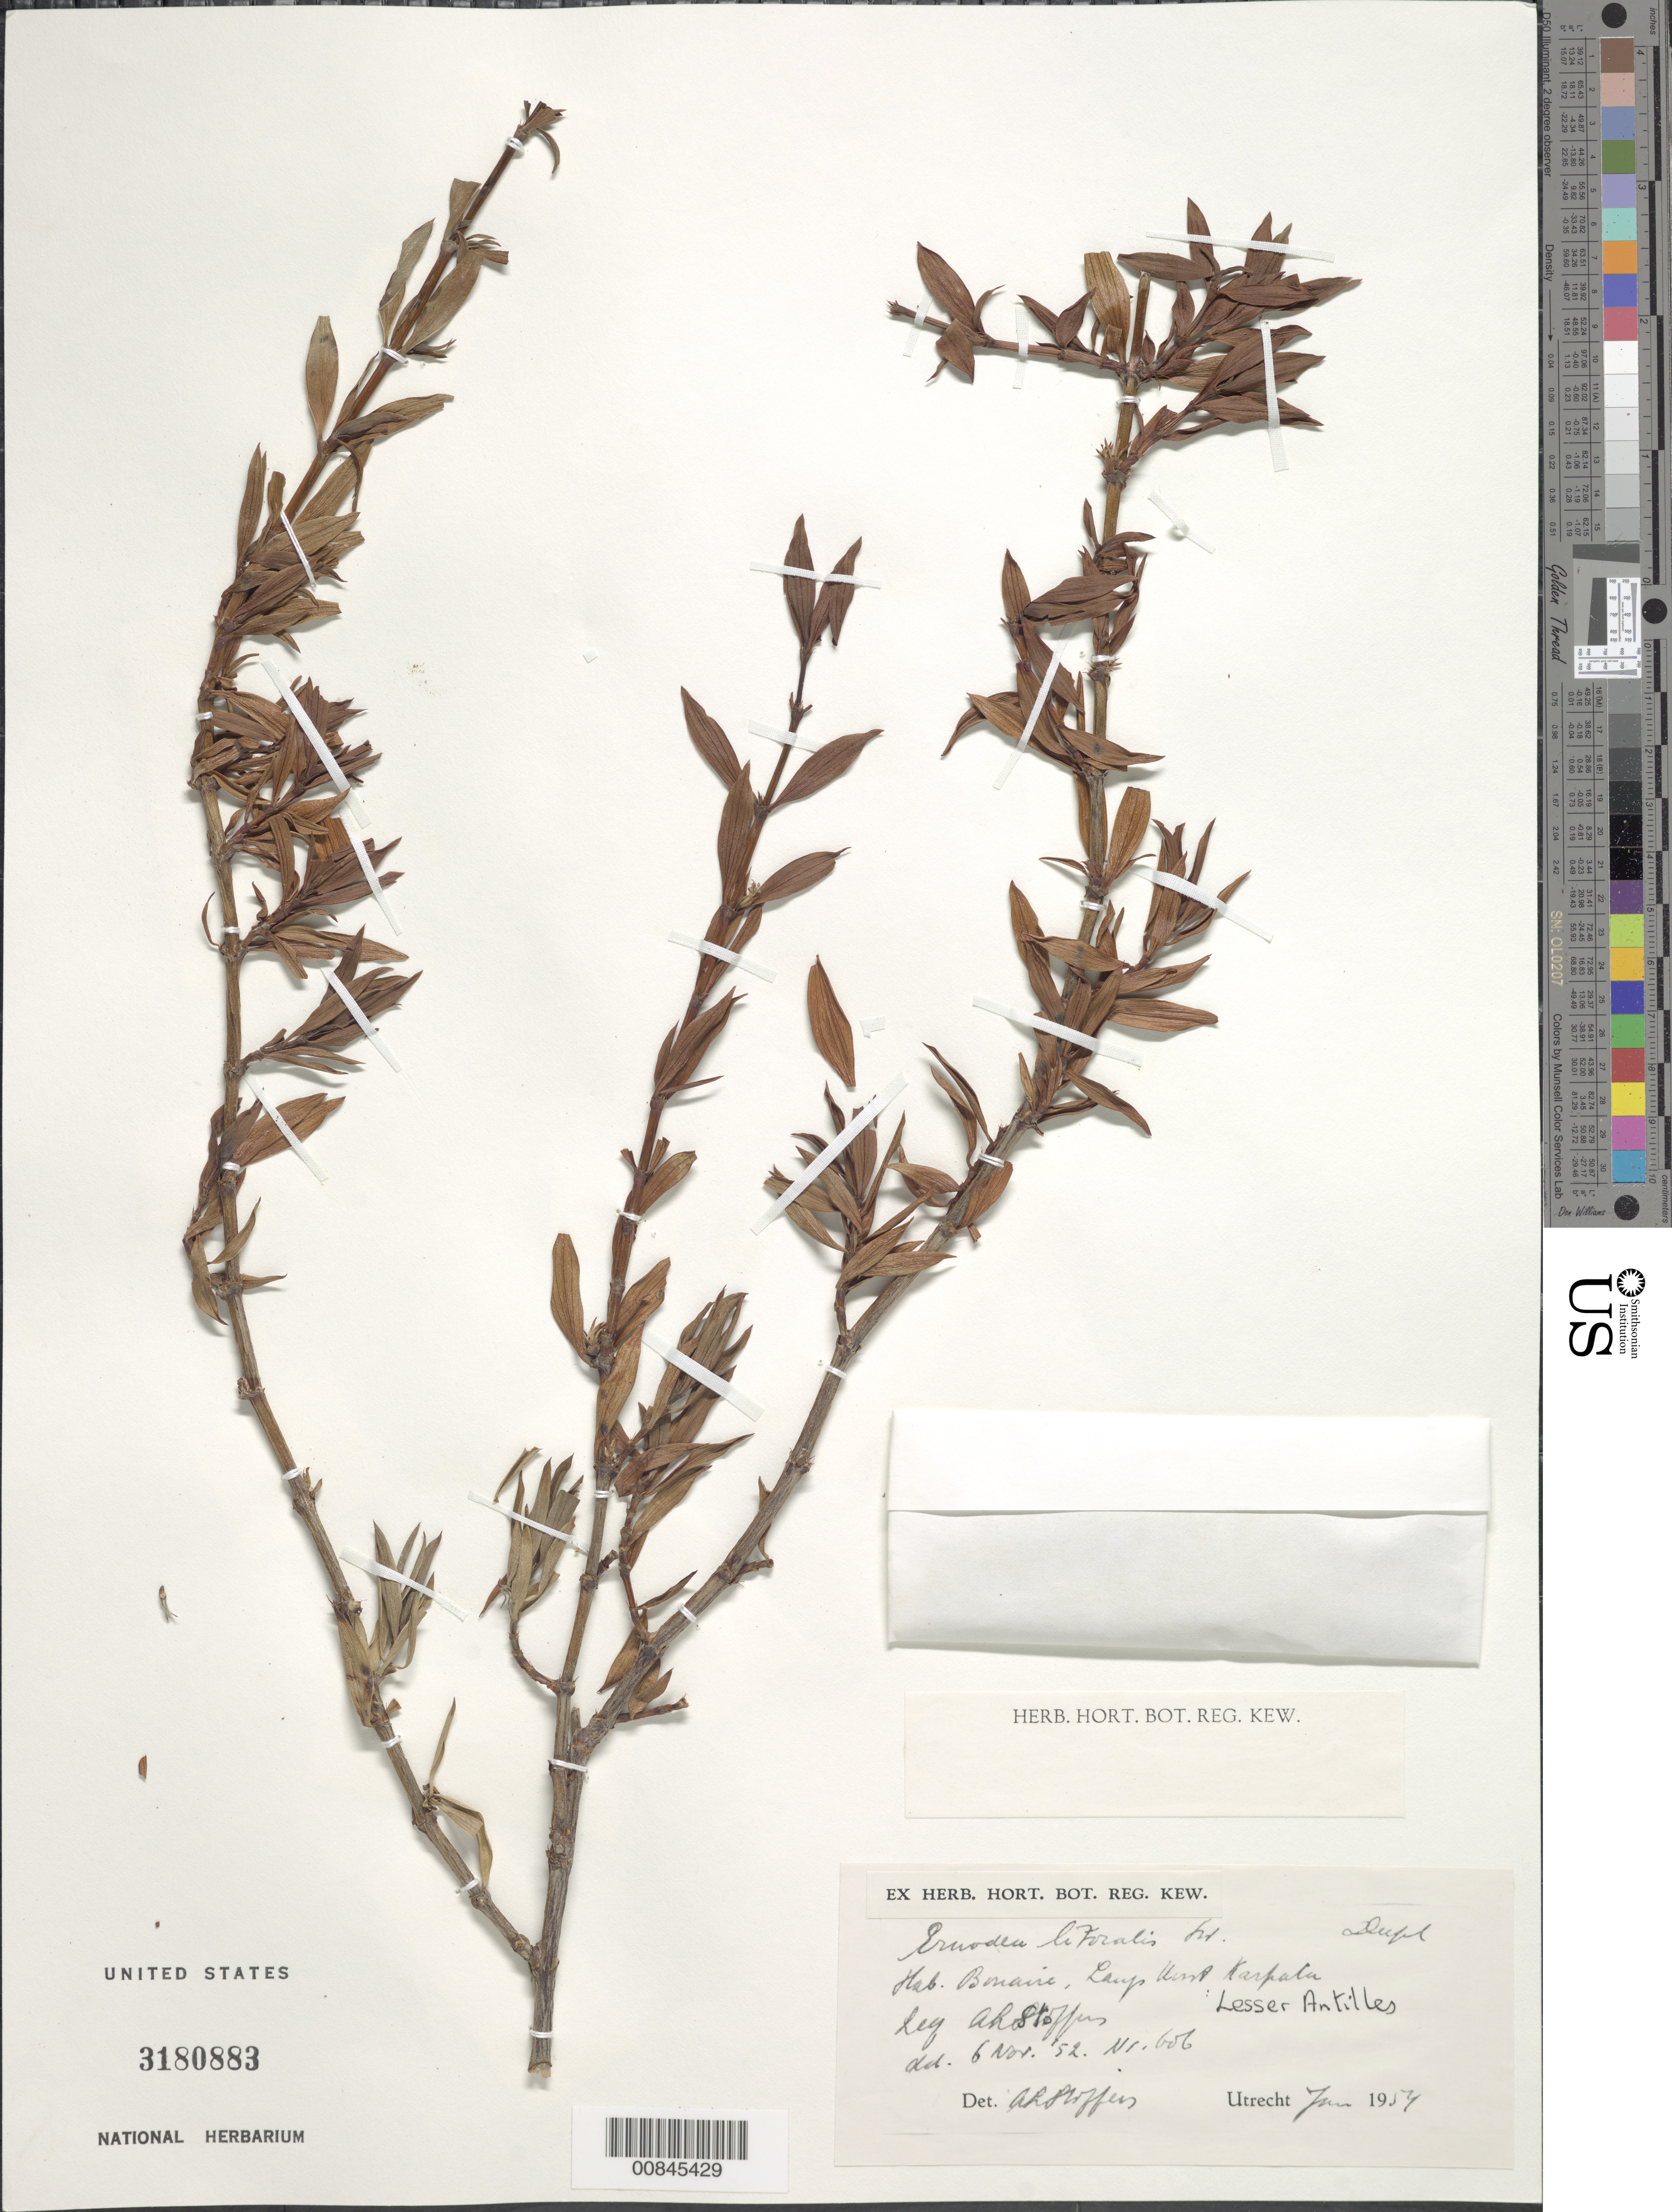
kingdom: Plantae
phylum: Tracheophyta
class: Magnoliopsida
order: Gentianales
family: Rubiaceae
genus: Ernodea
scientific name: Ernodea littoralis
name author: Sw.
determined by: Stoffers, A. L.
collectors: A. Stoffers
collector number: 606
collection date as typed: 06 Nov 1952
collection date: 1952-11-06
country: Martinique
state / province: Le Marin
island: Martinique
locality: Bonaire, Karpala (sp?)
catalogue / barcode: US 3180883